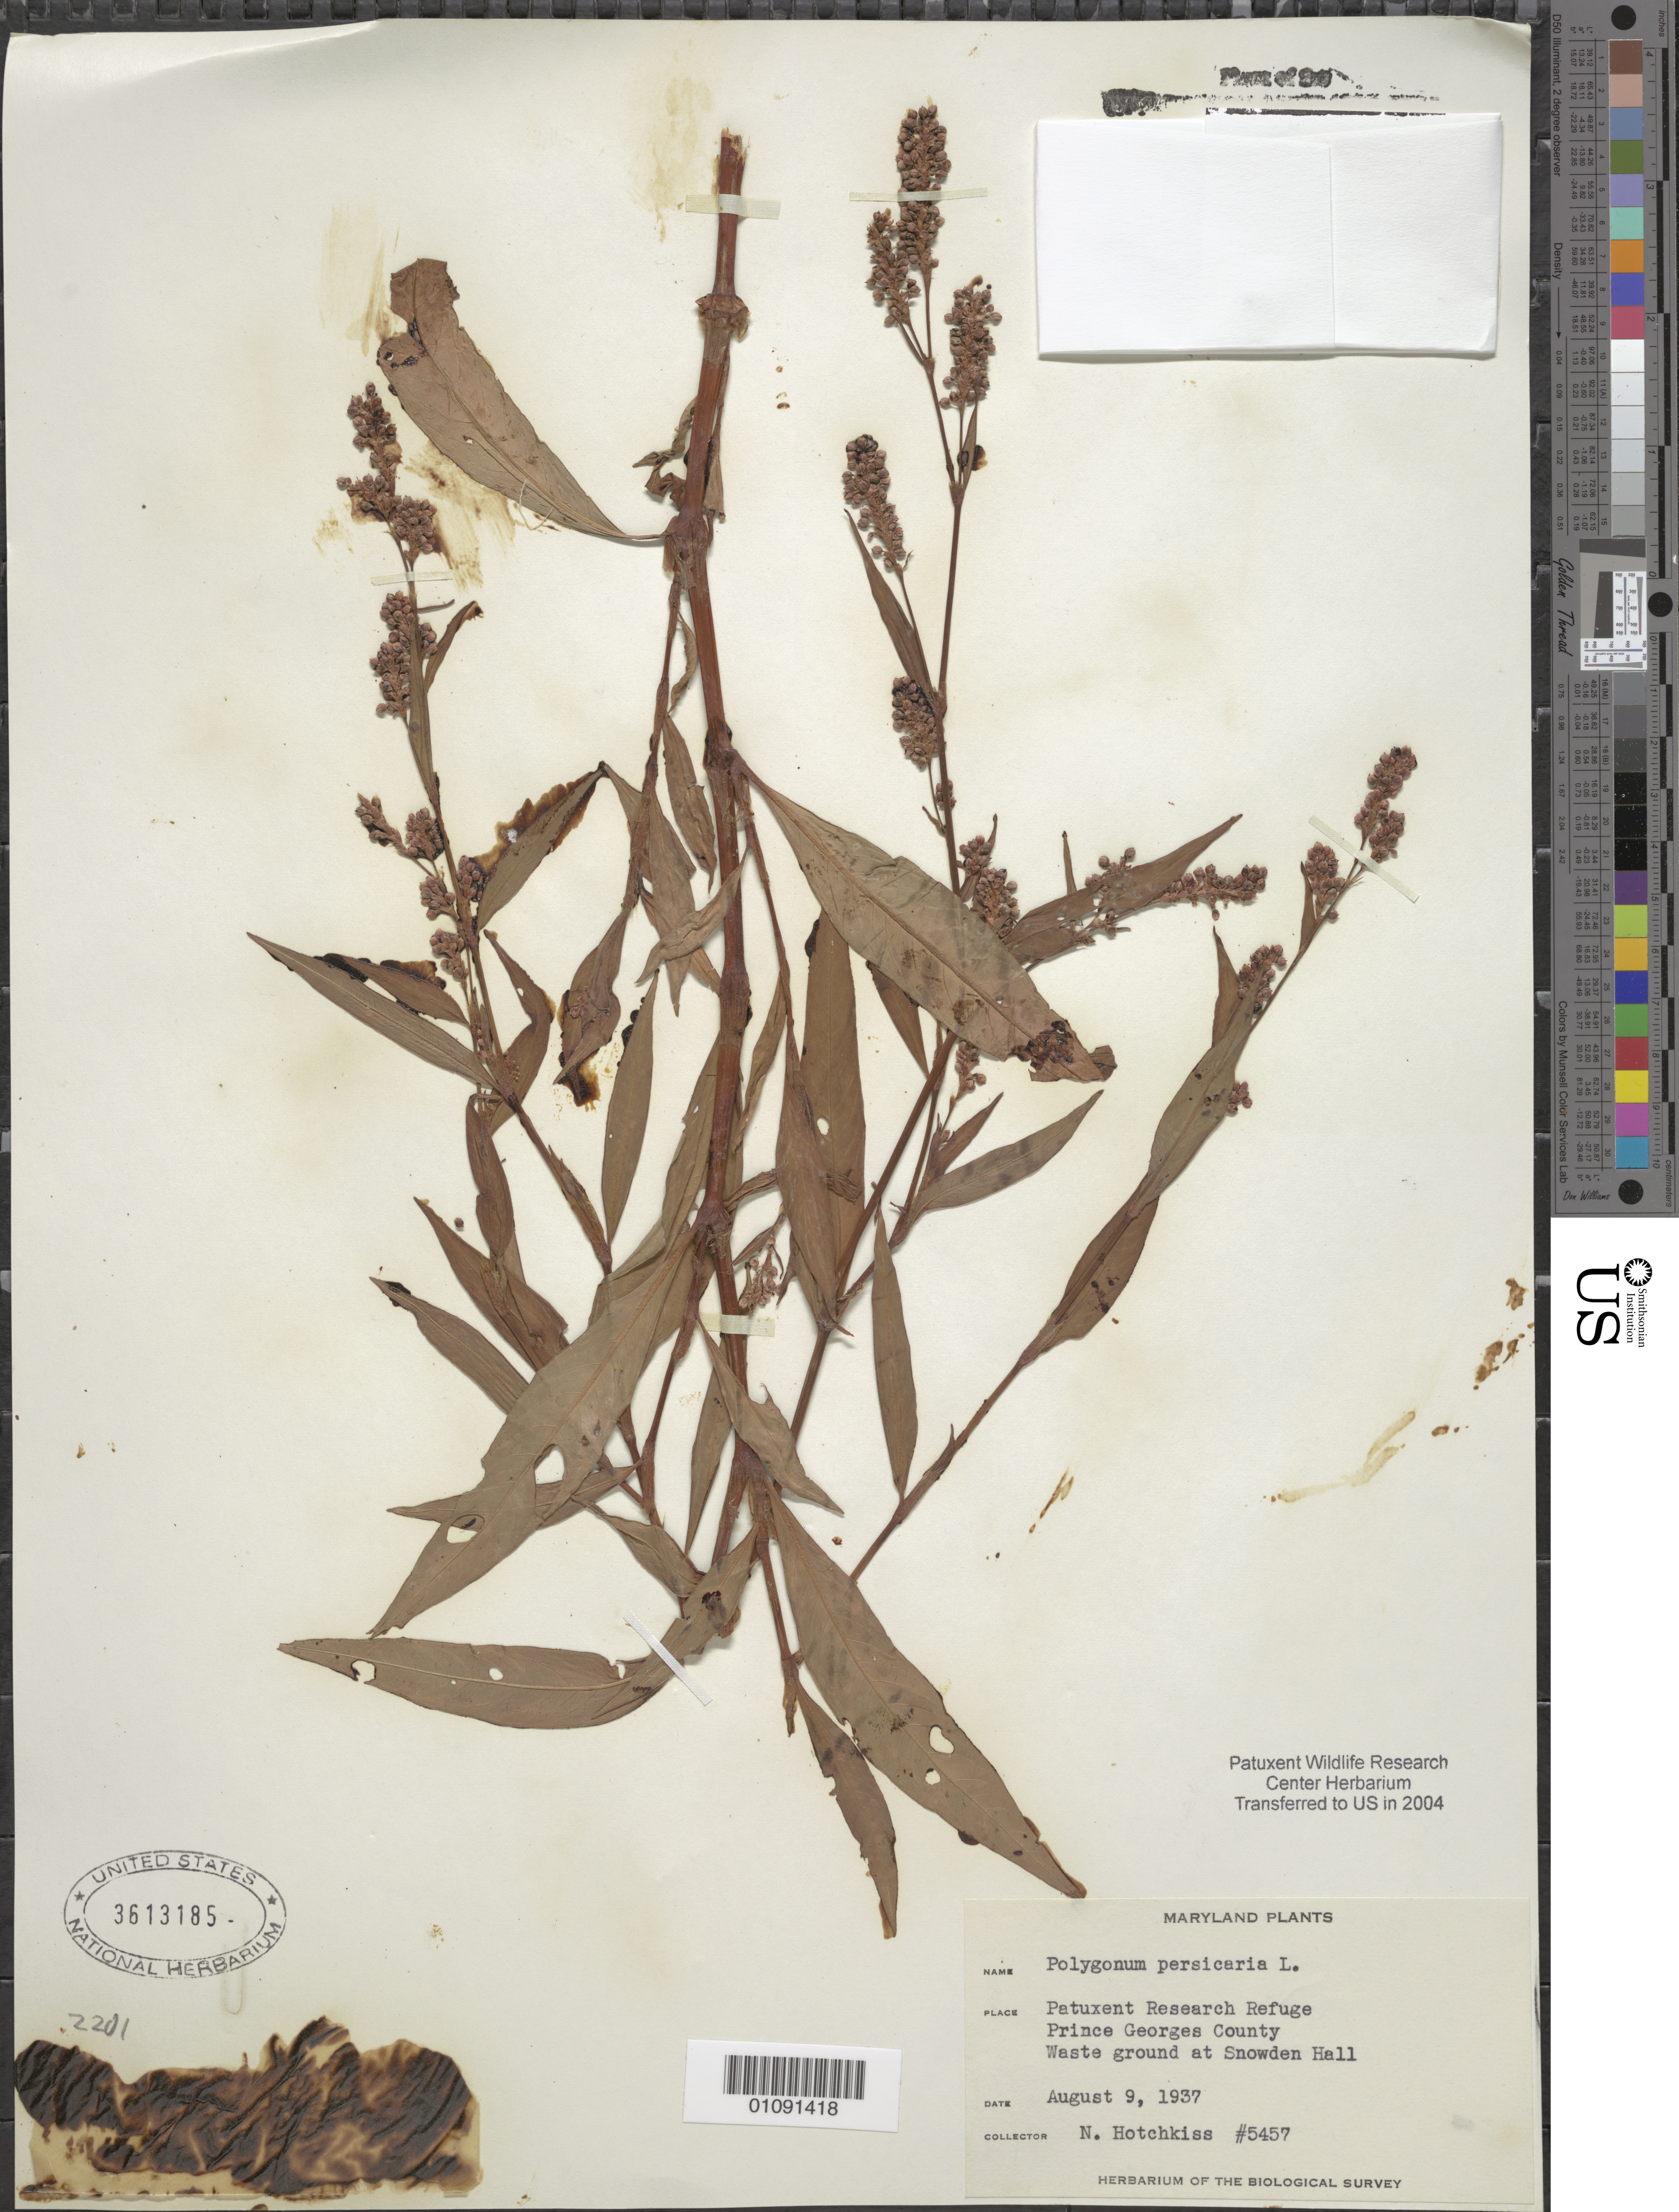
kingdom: Plantae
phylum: Tracheophyta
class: Magnoliopsida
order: Caryophyllales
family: Polygonaceae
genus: Persicaria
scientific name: Persicaria maculosa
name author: S.F. Gray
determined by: Atha, D. E.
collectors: N. Hotchkiss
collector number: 5457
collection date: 1937-08-09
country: United States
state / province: Maryland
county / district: Prince George's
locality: Patuxent Wildlife Refuge, Snowden Hall.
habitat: Waste ground.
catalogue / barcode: US 3613185